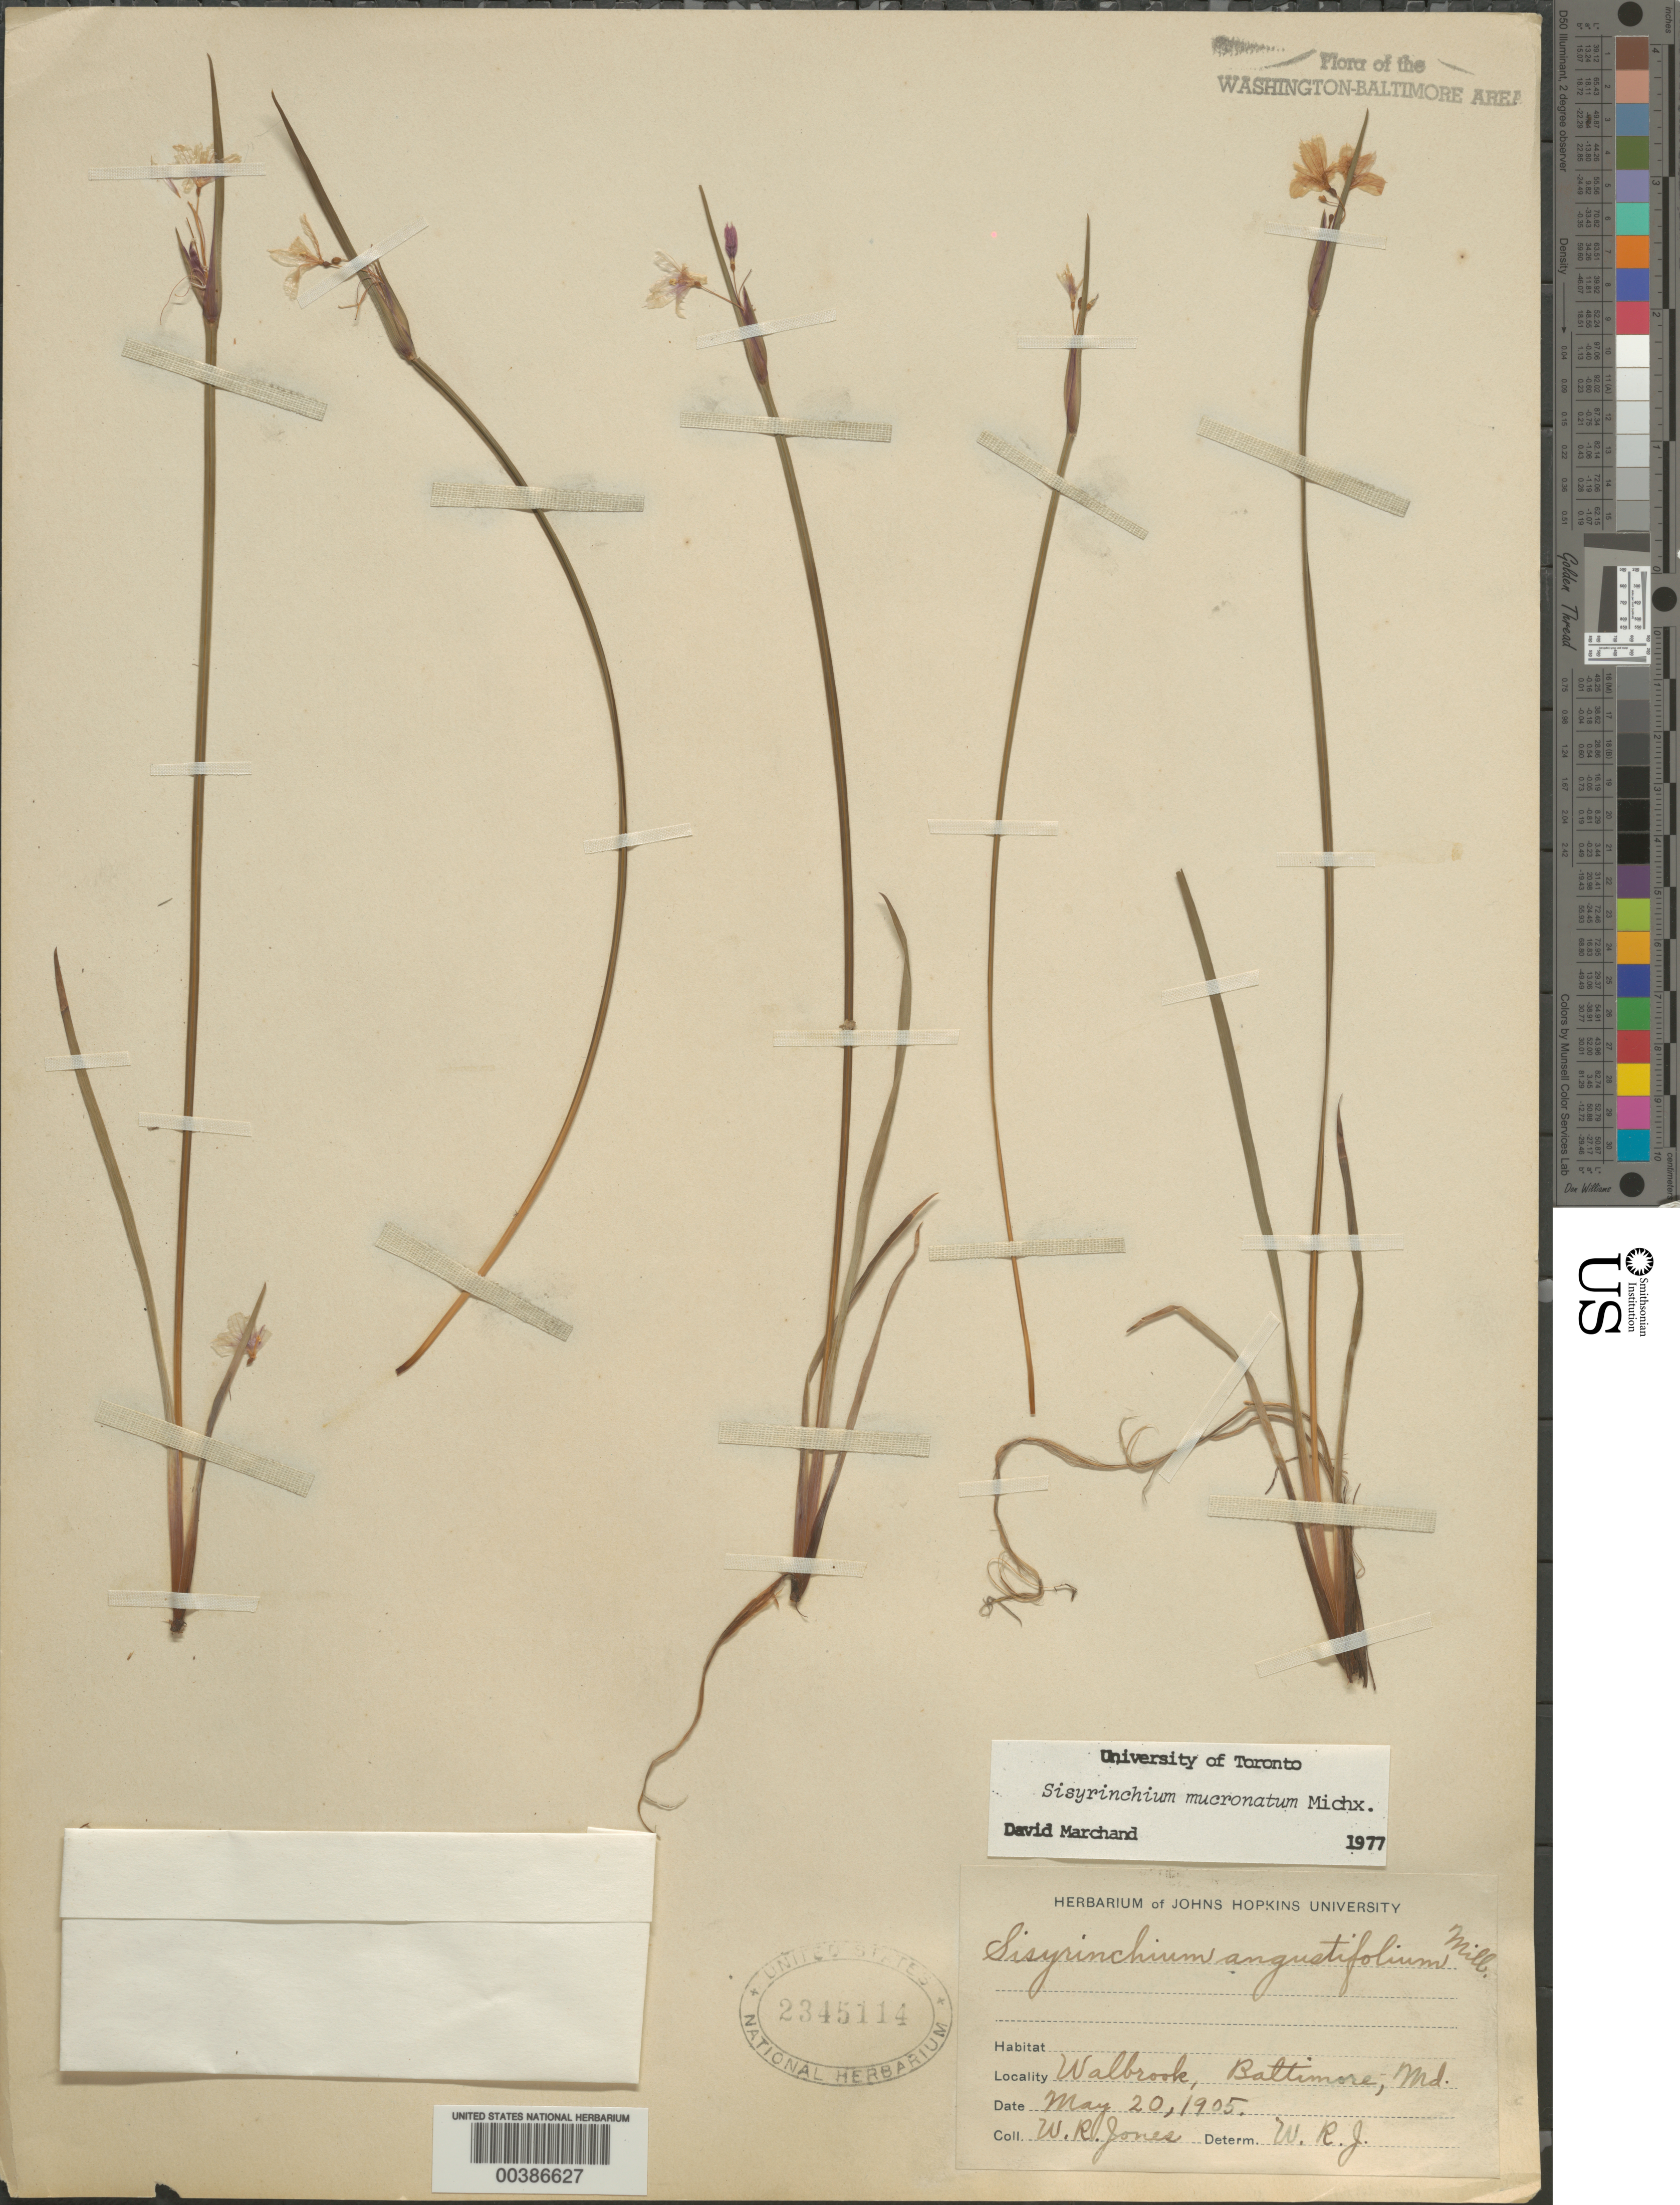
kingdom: Plantae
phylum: Tracheophyta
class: Liliopsida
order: Asparagales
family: Iridaceae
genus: Sisyrinchium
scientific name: Sisyrinchium mucronatum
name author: Michx.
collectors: W. R. Jones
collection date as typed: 20 May 1905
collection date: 1905-05-20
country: United States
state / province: Maryland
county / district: Baltimore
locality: Walbrook, Baltimore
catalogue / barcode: US 2345114